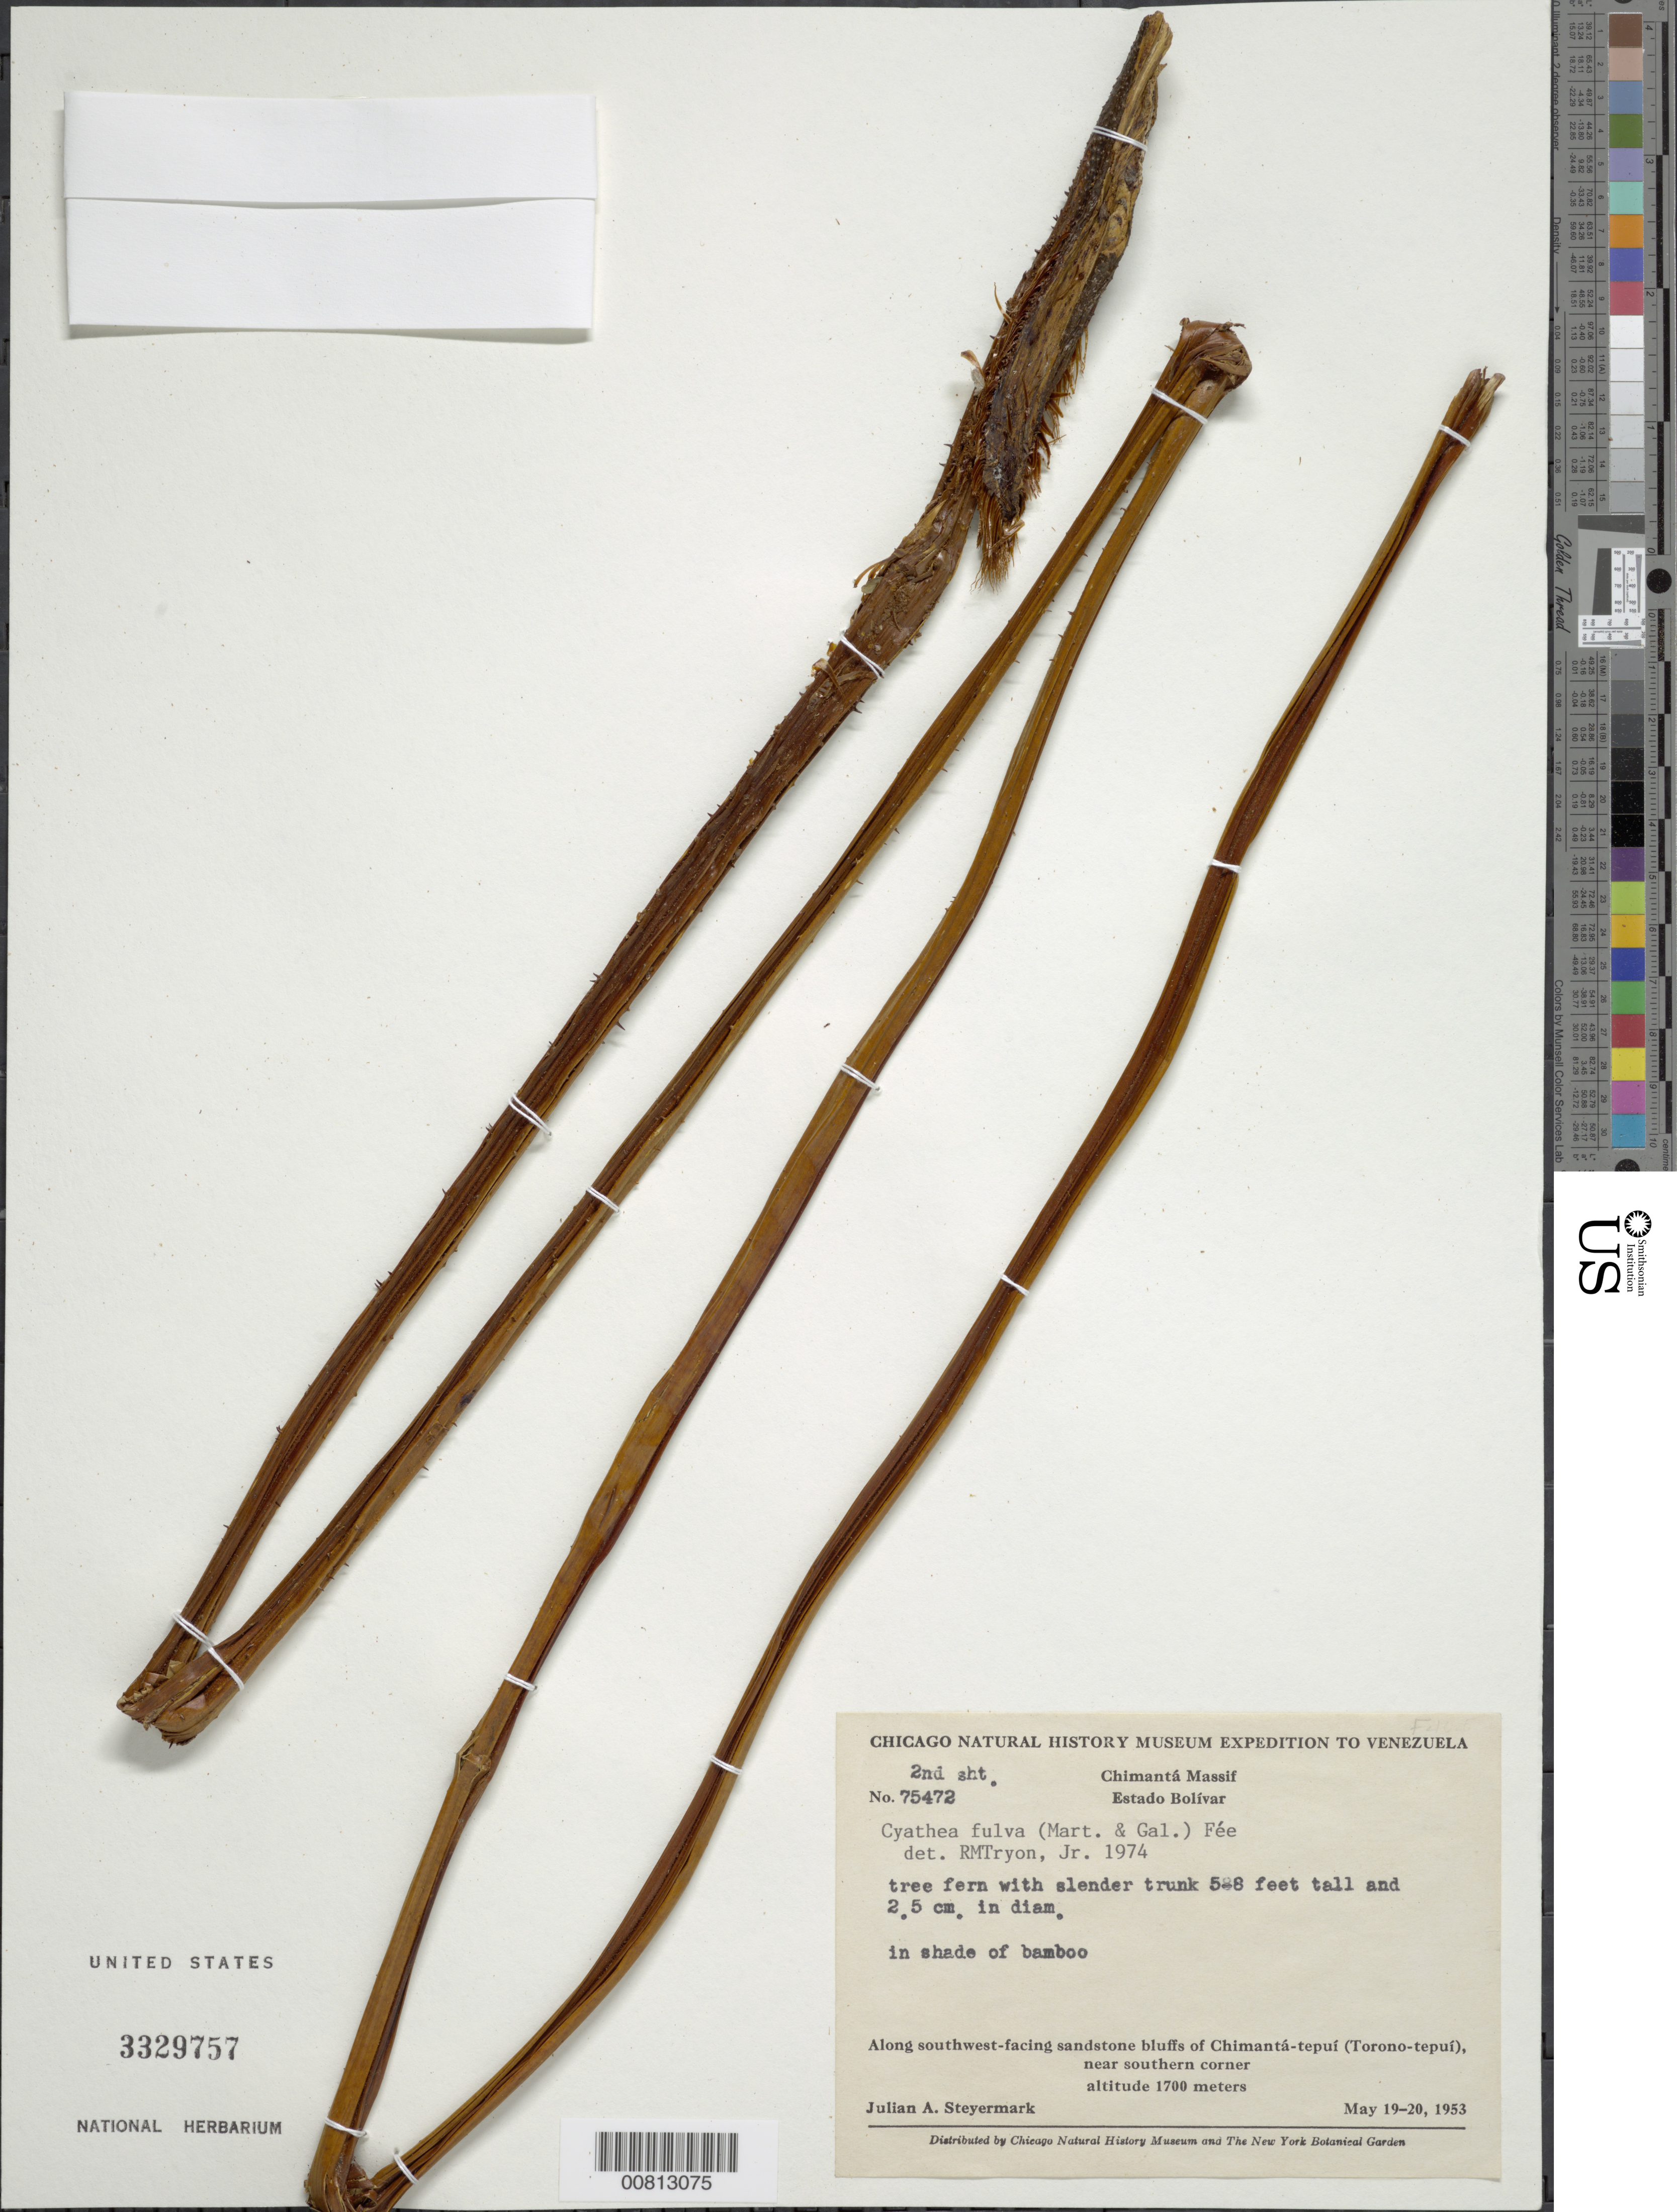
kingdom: Plantae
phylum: Tracheophyta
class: Polypodiopsida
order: Cyatheales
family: Cyatheaceae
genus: Cyathea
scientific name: Cyathea fulva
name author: (M. Martens & Galeotti) Fée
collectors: J. Steyermark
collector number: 75472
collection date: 1953-05-19/1953-05-20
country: Venezuela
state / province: Bolivar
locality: Chimantá Massif. Estado Bolívar. Along southwest-facing sandstone bluffs of Chimantá-tepuí (Torono-tepuí), near southern corner.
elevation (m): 1700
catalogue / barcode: US 3329757